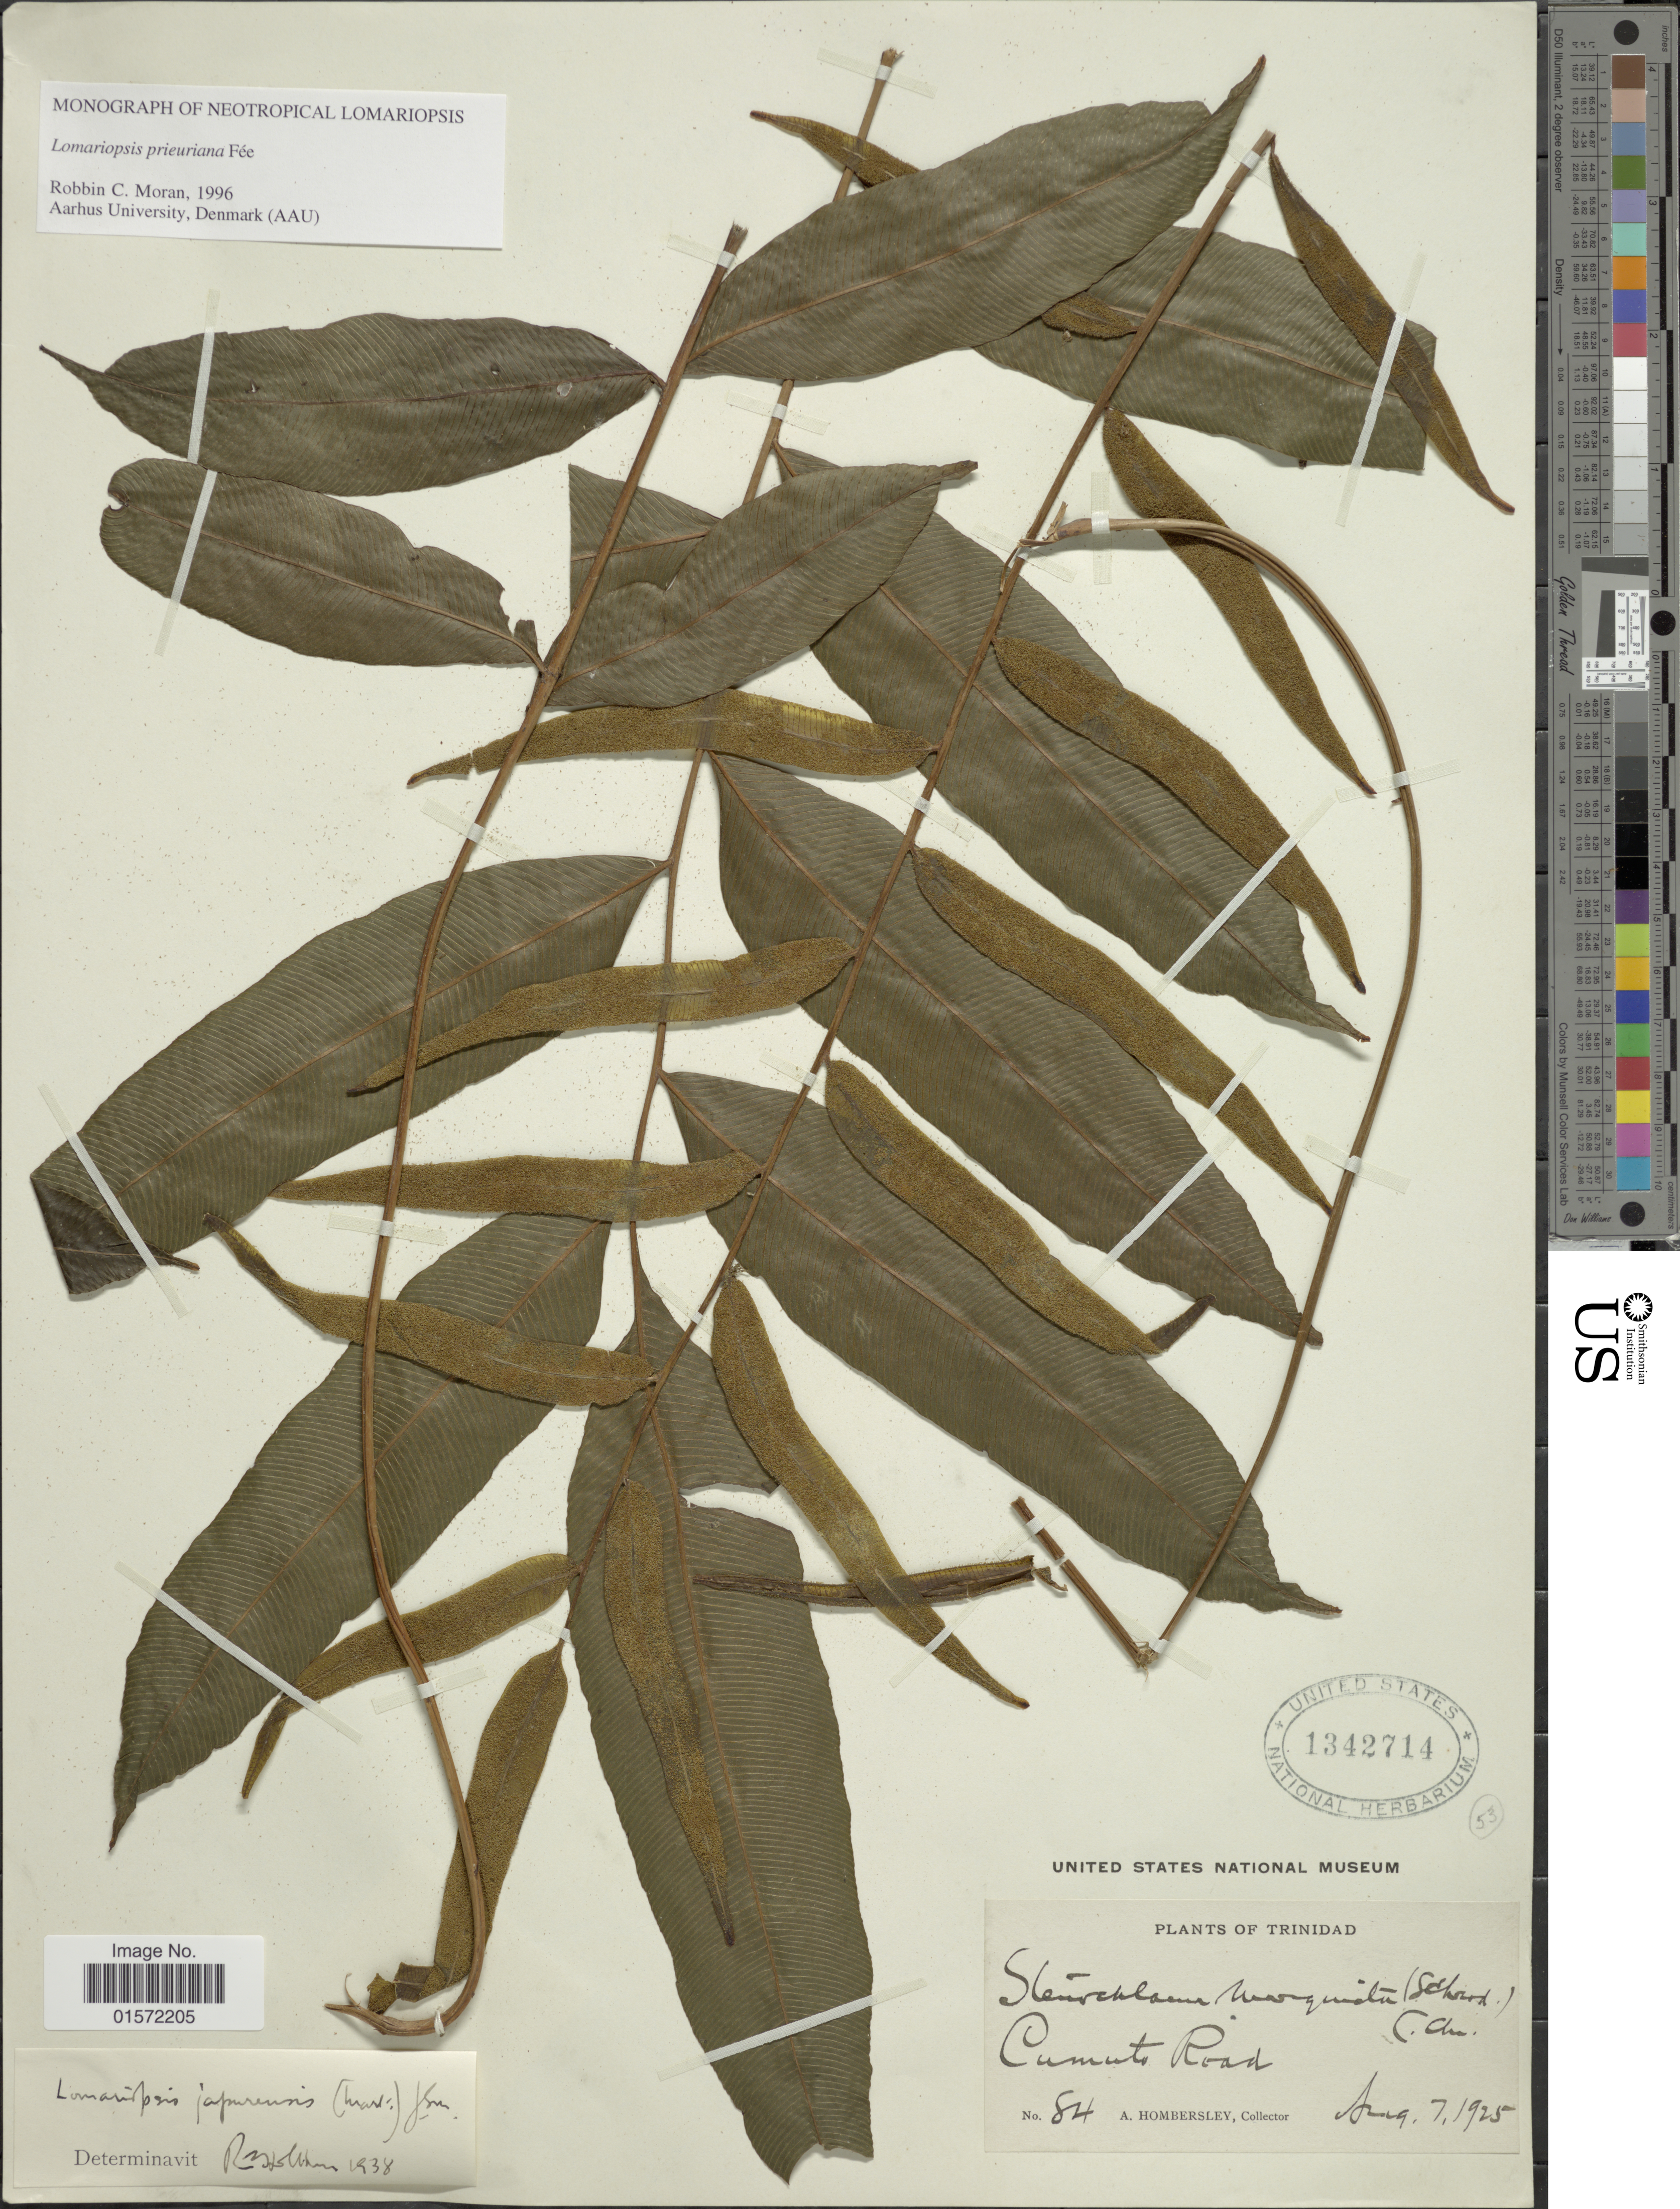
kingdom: Plantae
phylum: Tracheophyta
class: Polypodiopsida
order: Polypodiales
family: Lomariopsidaceae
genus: Lomariopsis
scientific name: Lomariopsis prieuriana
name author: Fée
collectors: A. Hombersley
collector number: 84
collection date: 1925-08-07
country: Trinidad and Tobago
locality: Trinidad, Cumuto Road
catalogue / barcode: US 1342714